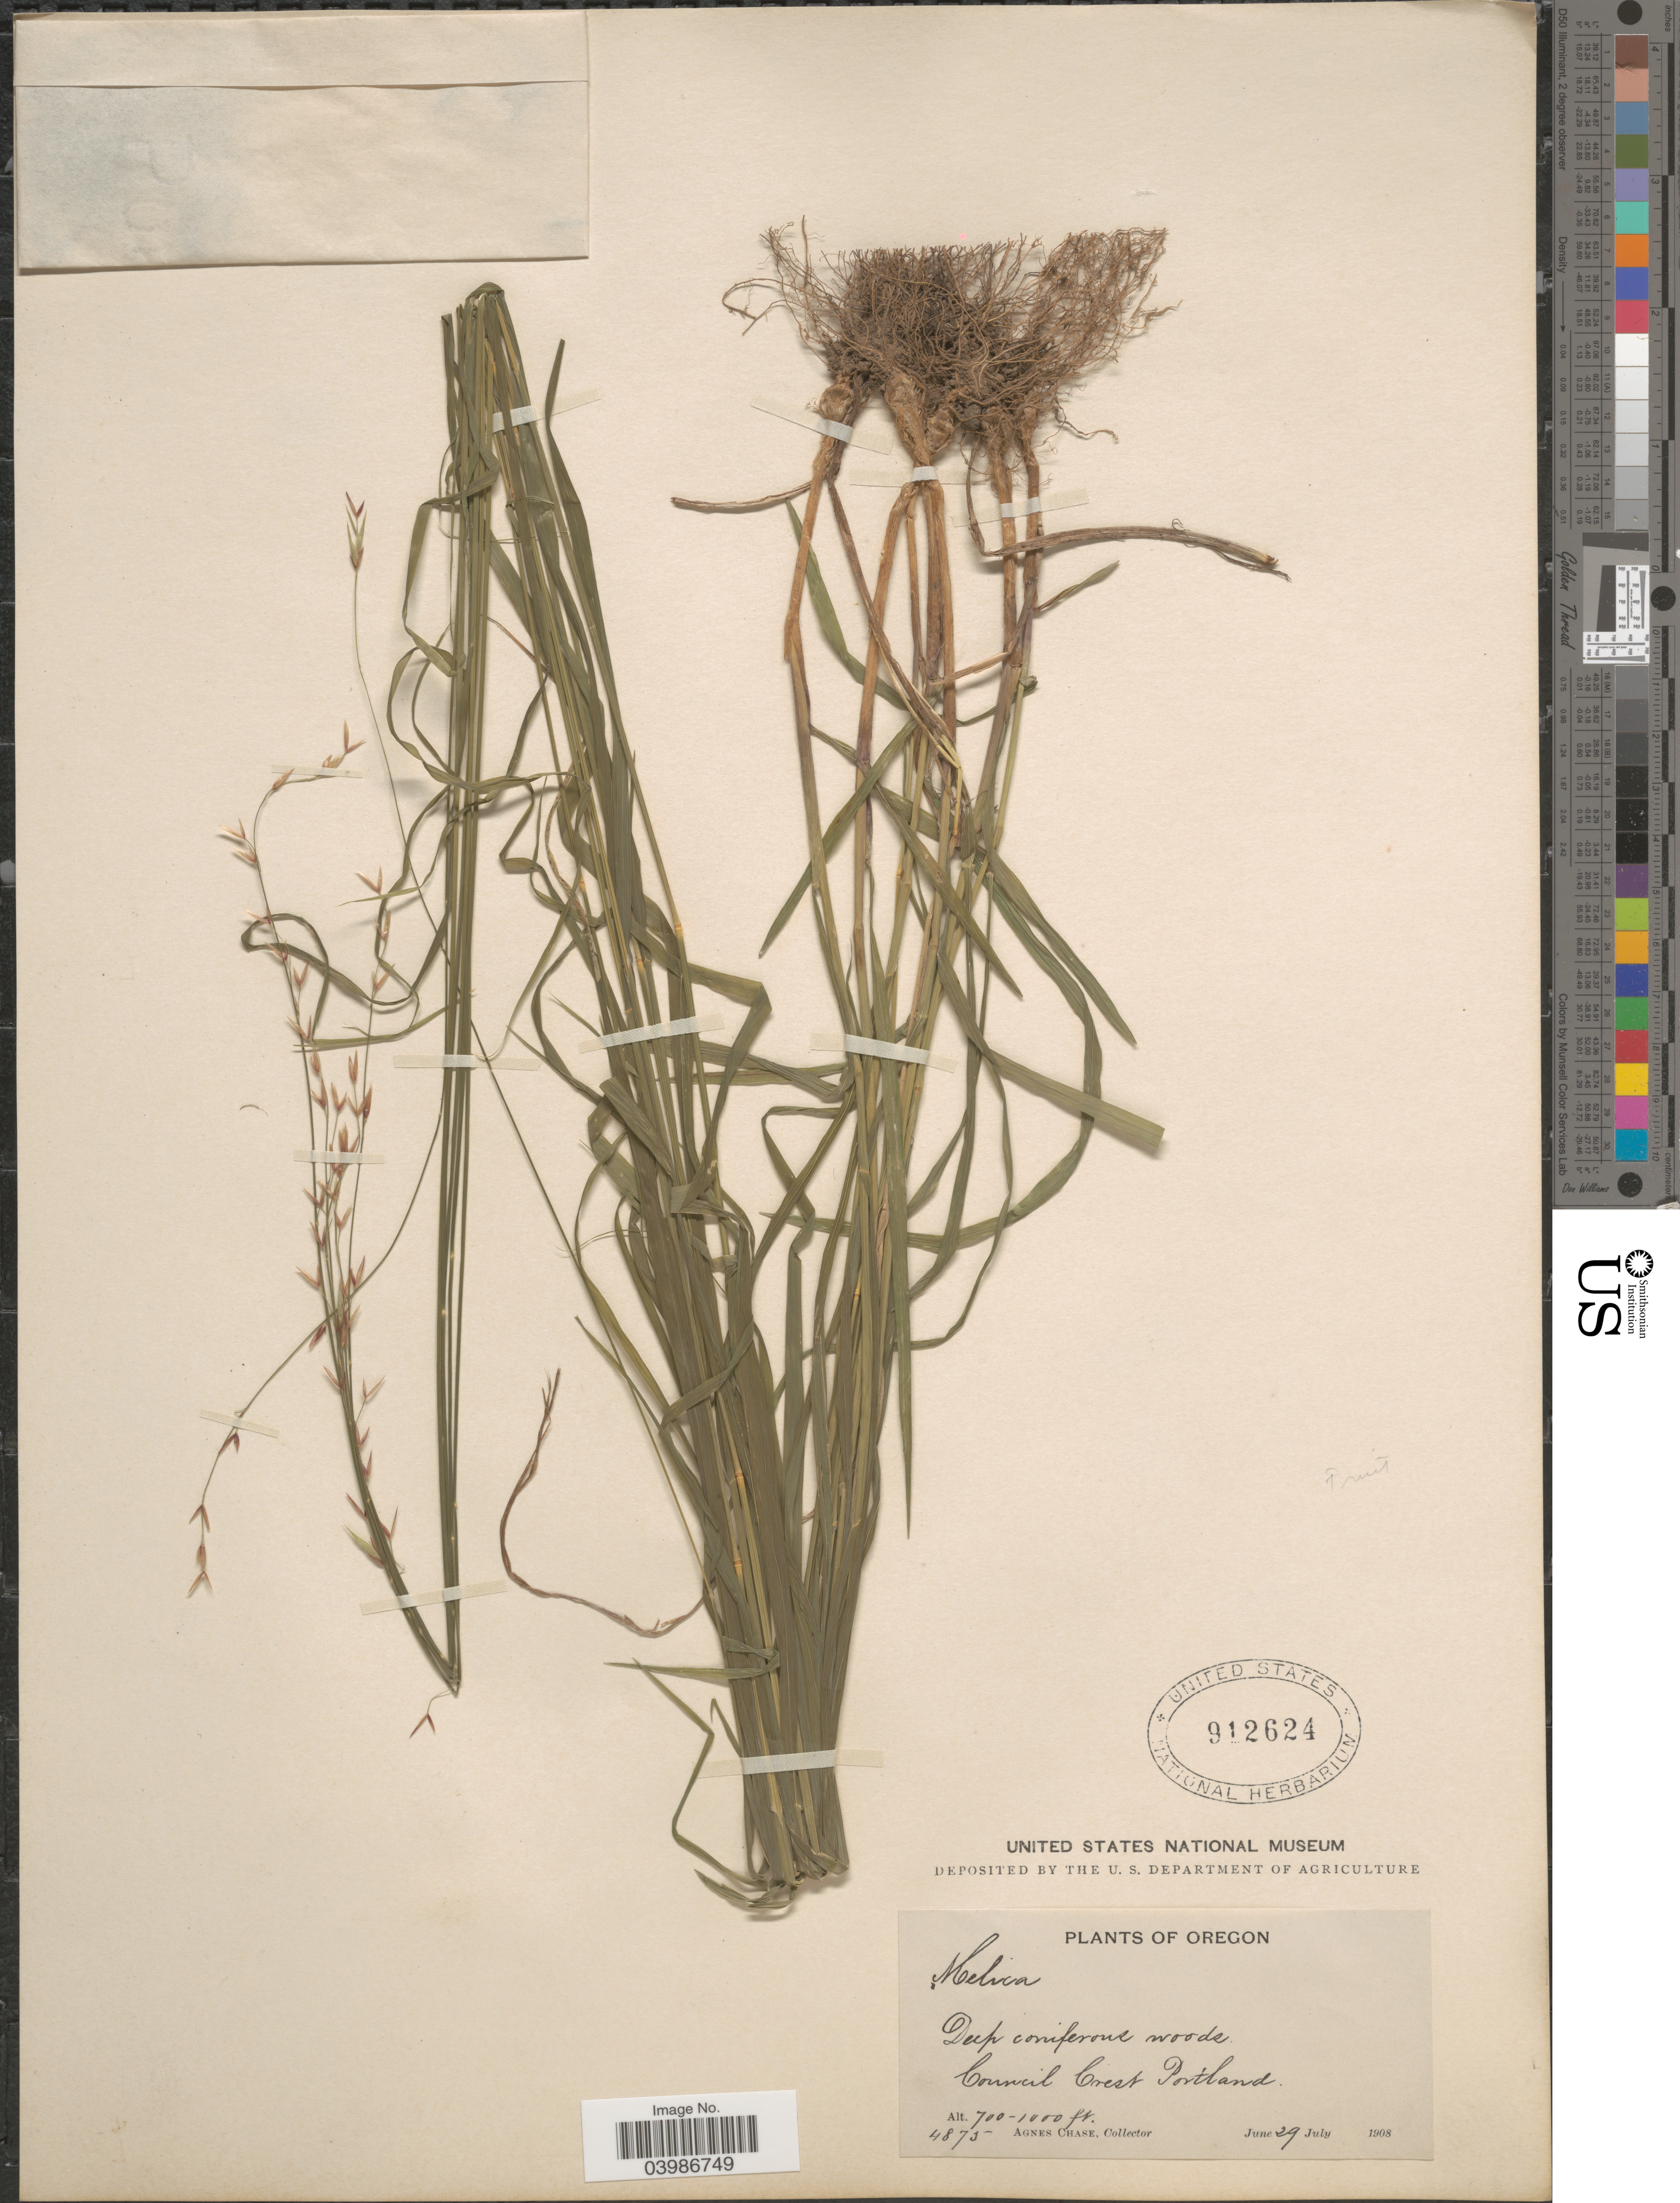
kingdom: Plantae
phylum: Tracheophyta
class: Liliopsida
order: Poales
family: Poaceae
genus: Melica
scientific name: Melica subulata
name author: (Griseb.) Scribn.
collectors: A. Chase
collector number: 4875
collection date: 1908-06-29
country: United States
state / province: Oregon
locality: Council Crest Portland.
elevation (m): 213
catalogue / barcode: US 912624